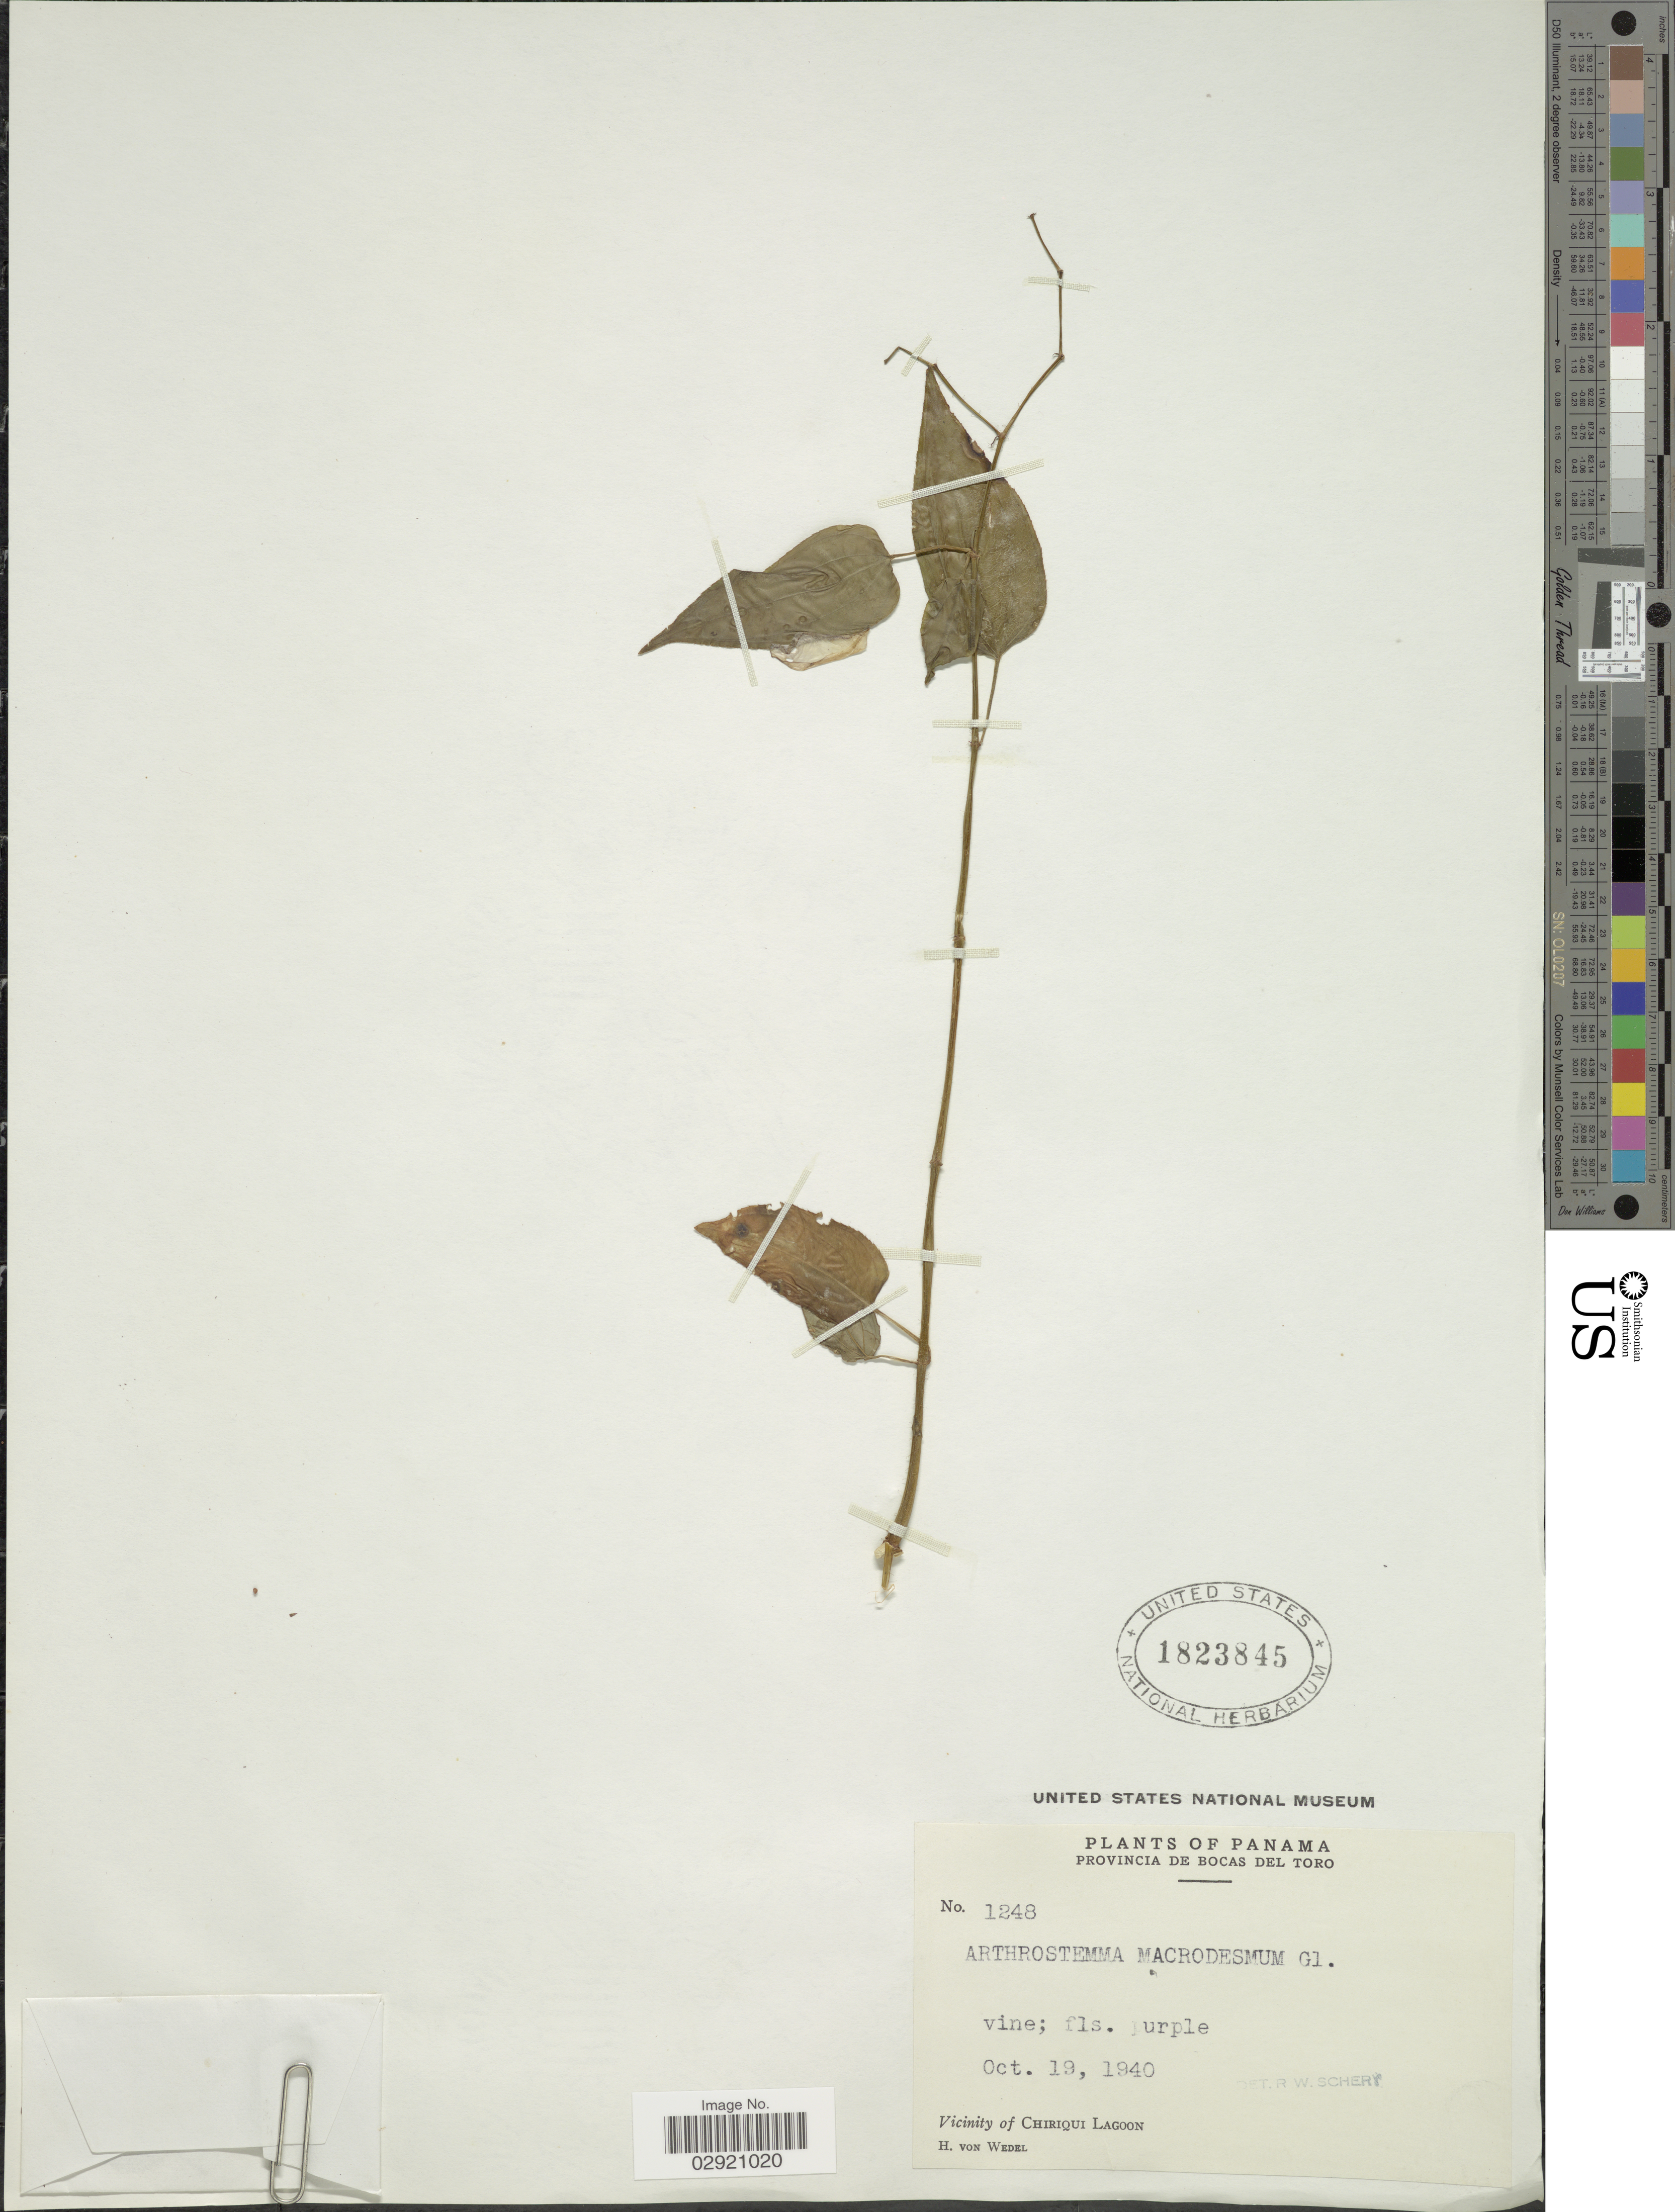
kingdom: Plantae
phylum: Tracheophyta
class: Magnoliopsida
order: Myrtales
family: Melastomataceae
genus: Arthrostemma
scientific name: Arthrostemma ciliatum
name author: Pav. ex D. Don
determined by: Strong, Mark T., (BOT), Smithsonian Institution - National Museum of Natural History (UNITED STATES)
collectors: H. von Wedel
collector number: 1248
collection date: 1940-10-19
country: Panama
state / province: Bocas del Toro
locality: Vicinity of Chiriqui Lagoon.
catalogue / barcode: US 1823845